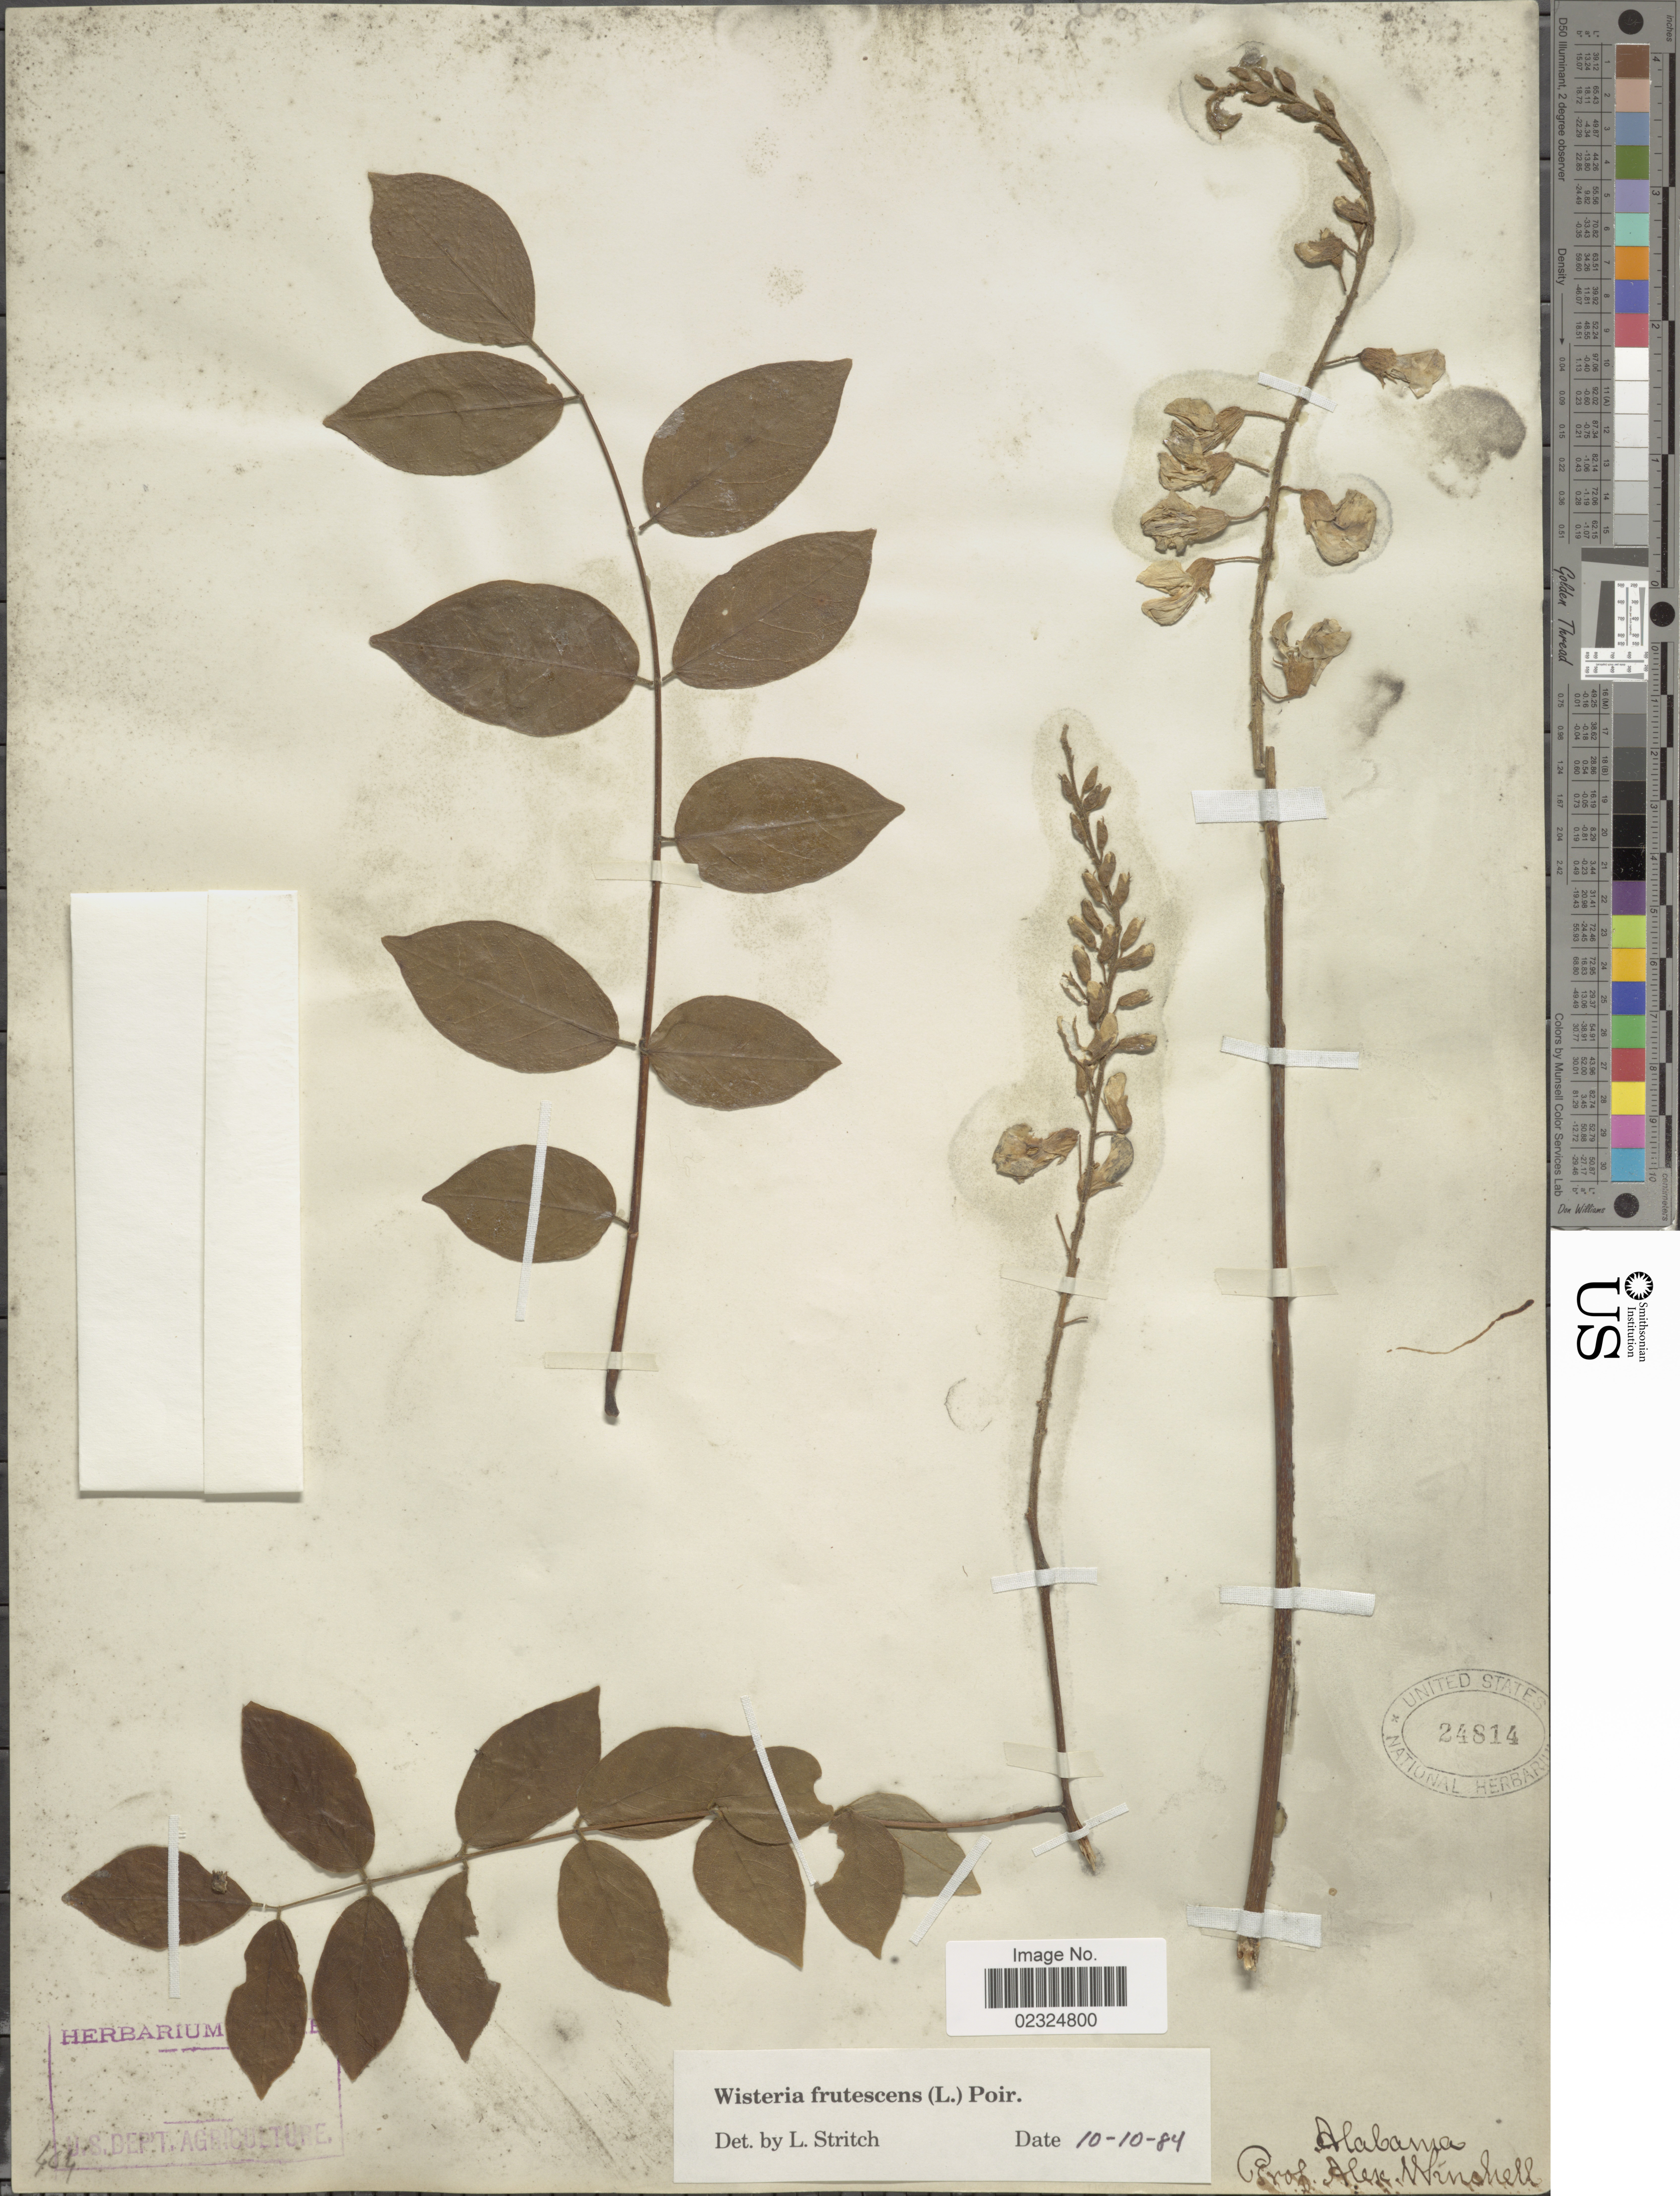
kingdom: Plantae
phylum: Tracheophyta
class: Magnoliopsida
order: Fabales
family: Fabaceae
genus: Wisteria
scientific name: Wisteria frutescens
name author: (L.) Poir.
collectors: A. Winchell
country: United States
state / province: Alabama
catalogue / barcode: US 24814